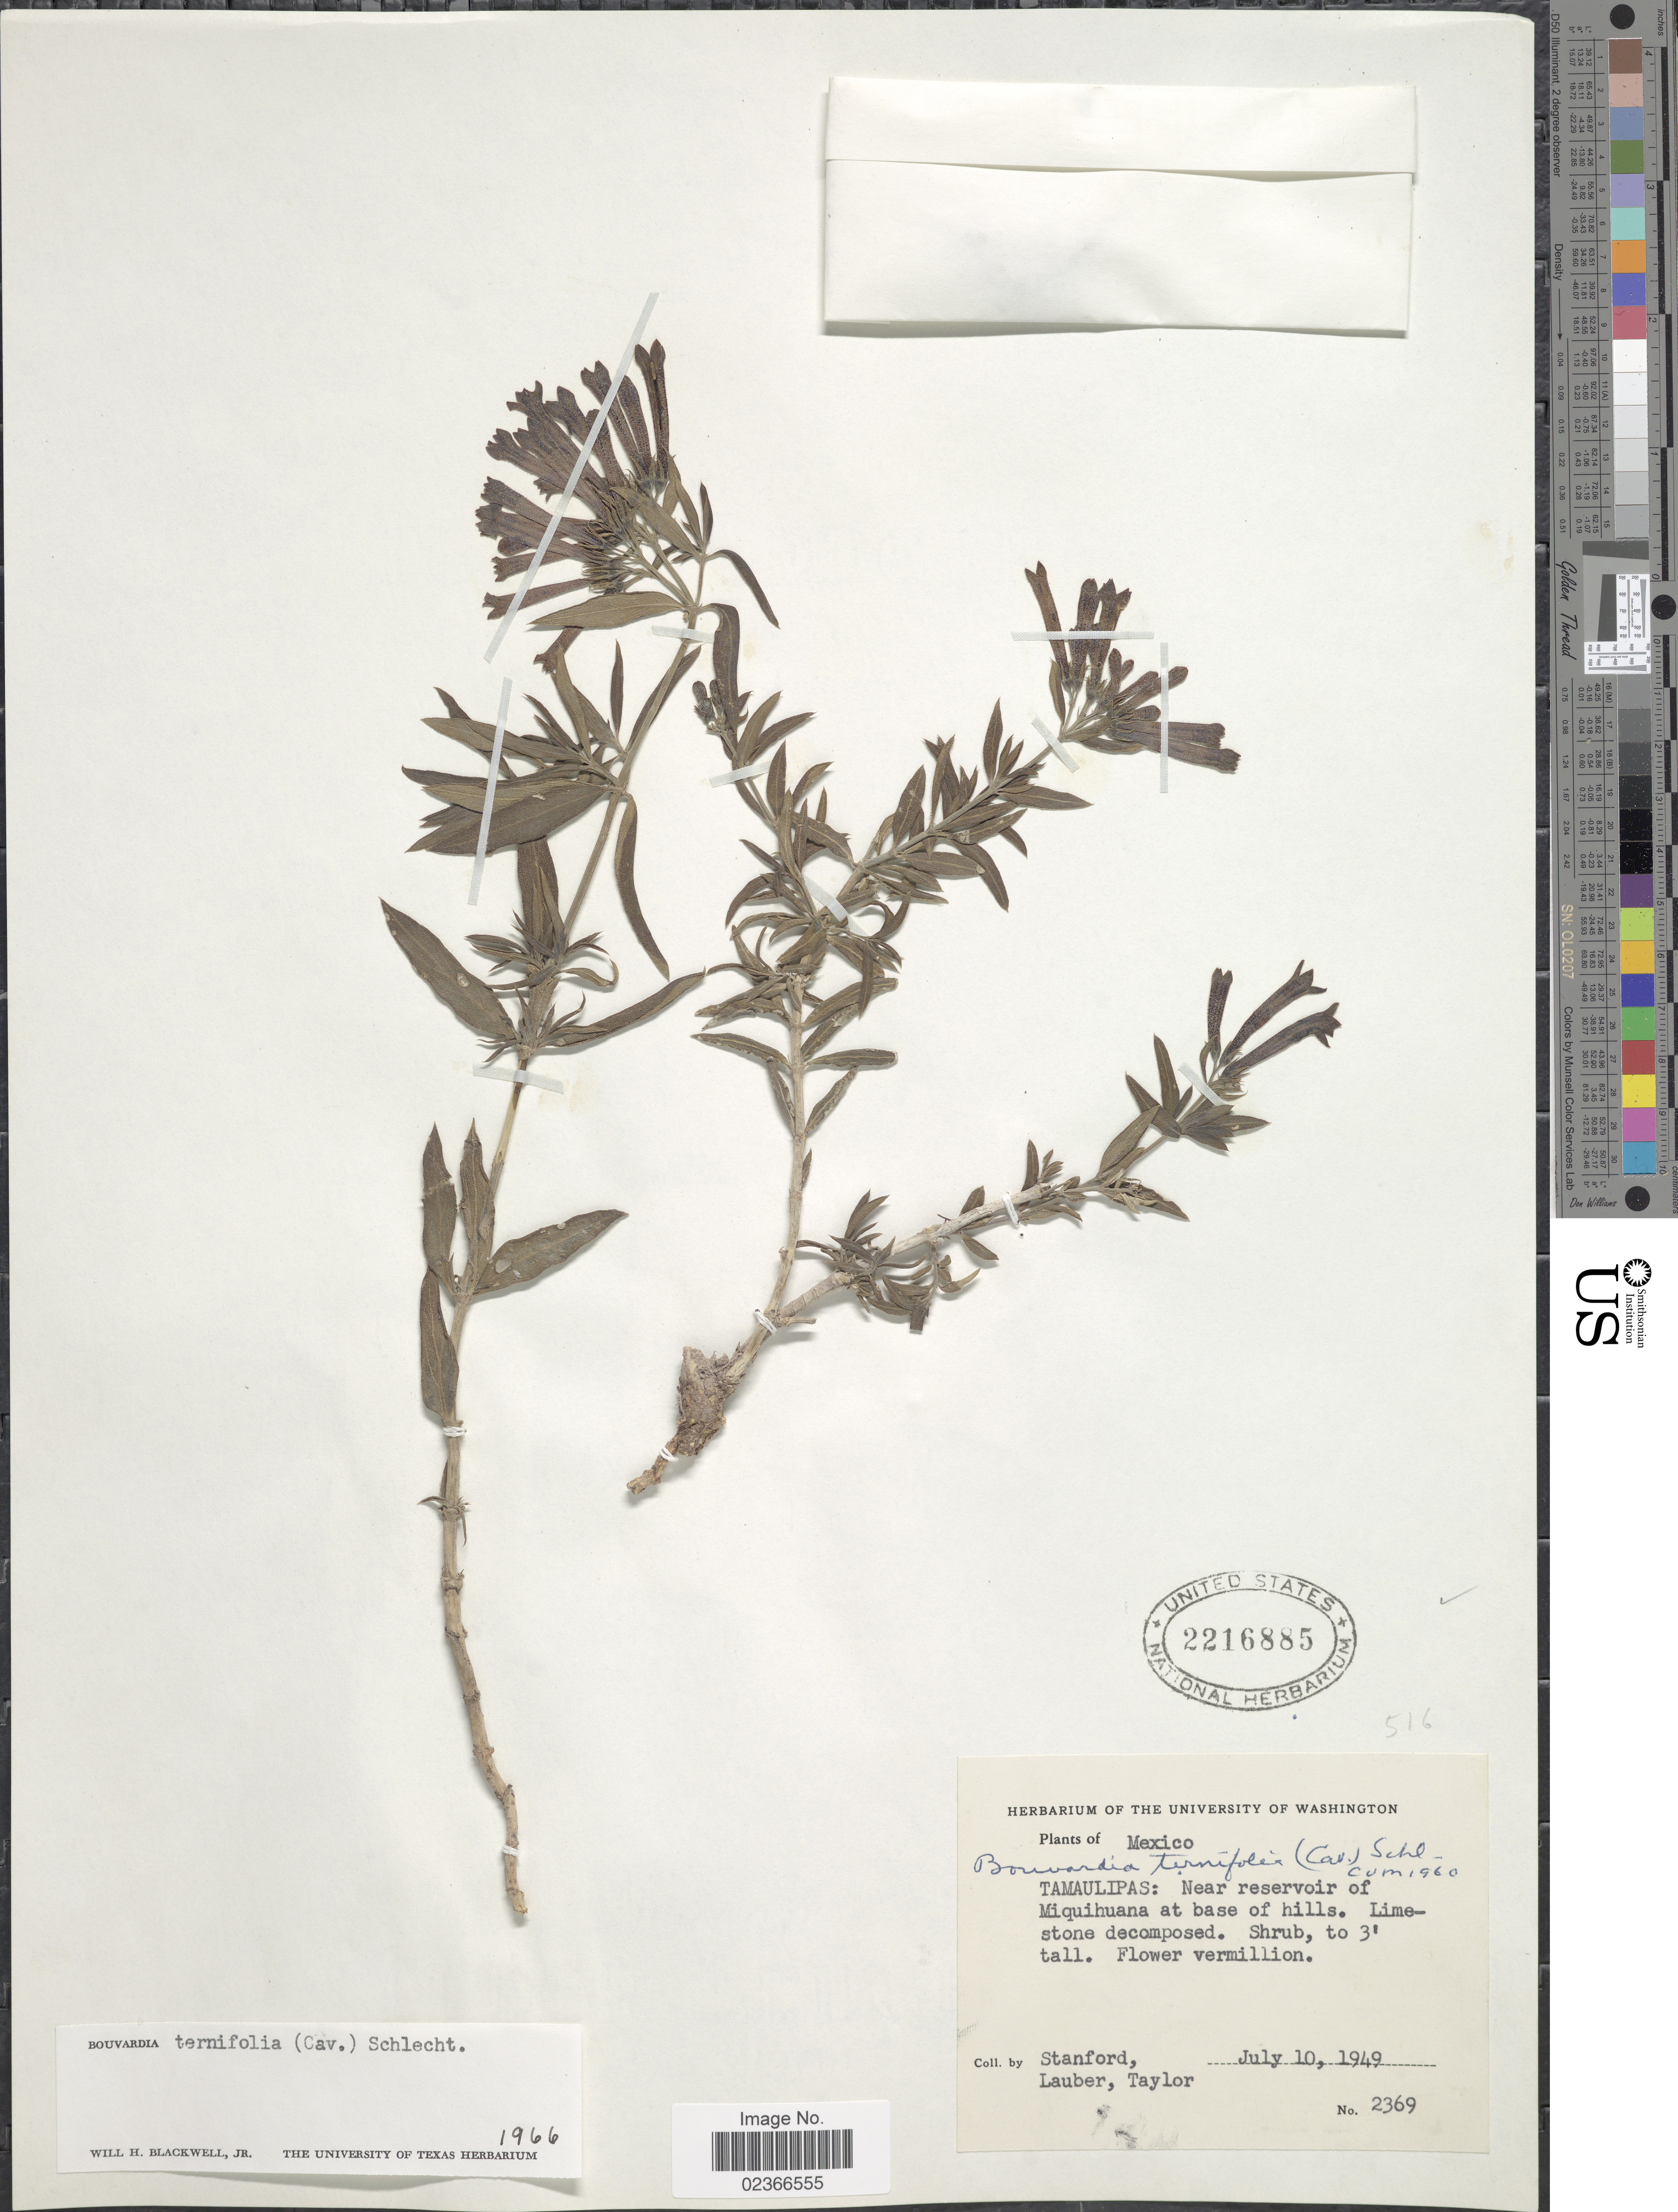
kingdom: Plantae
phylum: Tracheophyta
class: Magnoliopsida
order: Gentianales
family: Rubiaceae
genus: Bouvardia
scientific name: Bouvardia ternifolia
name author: (Cav.) Schltdl.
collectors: -. Stanford, Lauber, -- & -. Taylor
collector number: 2369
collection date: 1949-07-10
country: Mexico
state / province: Tamaulipas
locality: Near reservoir of Miquihuana at base of hills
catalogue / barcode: US 2216885